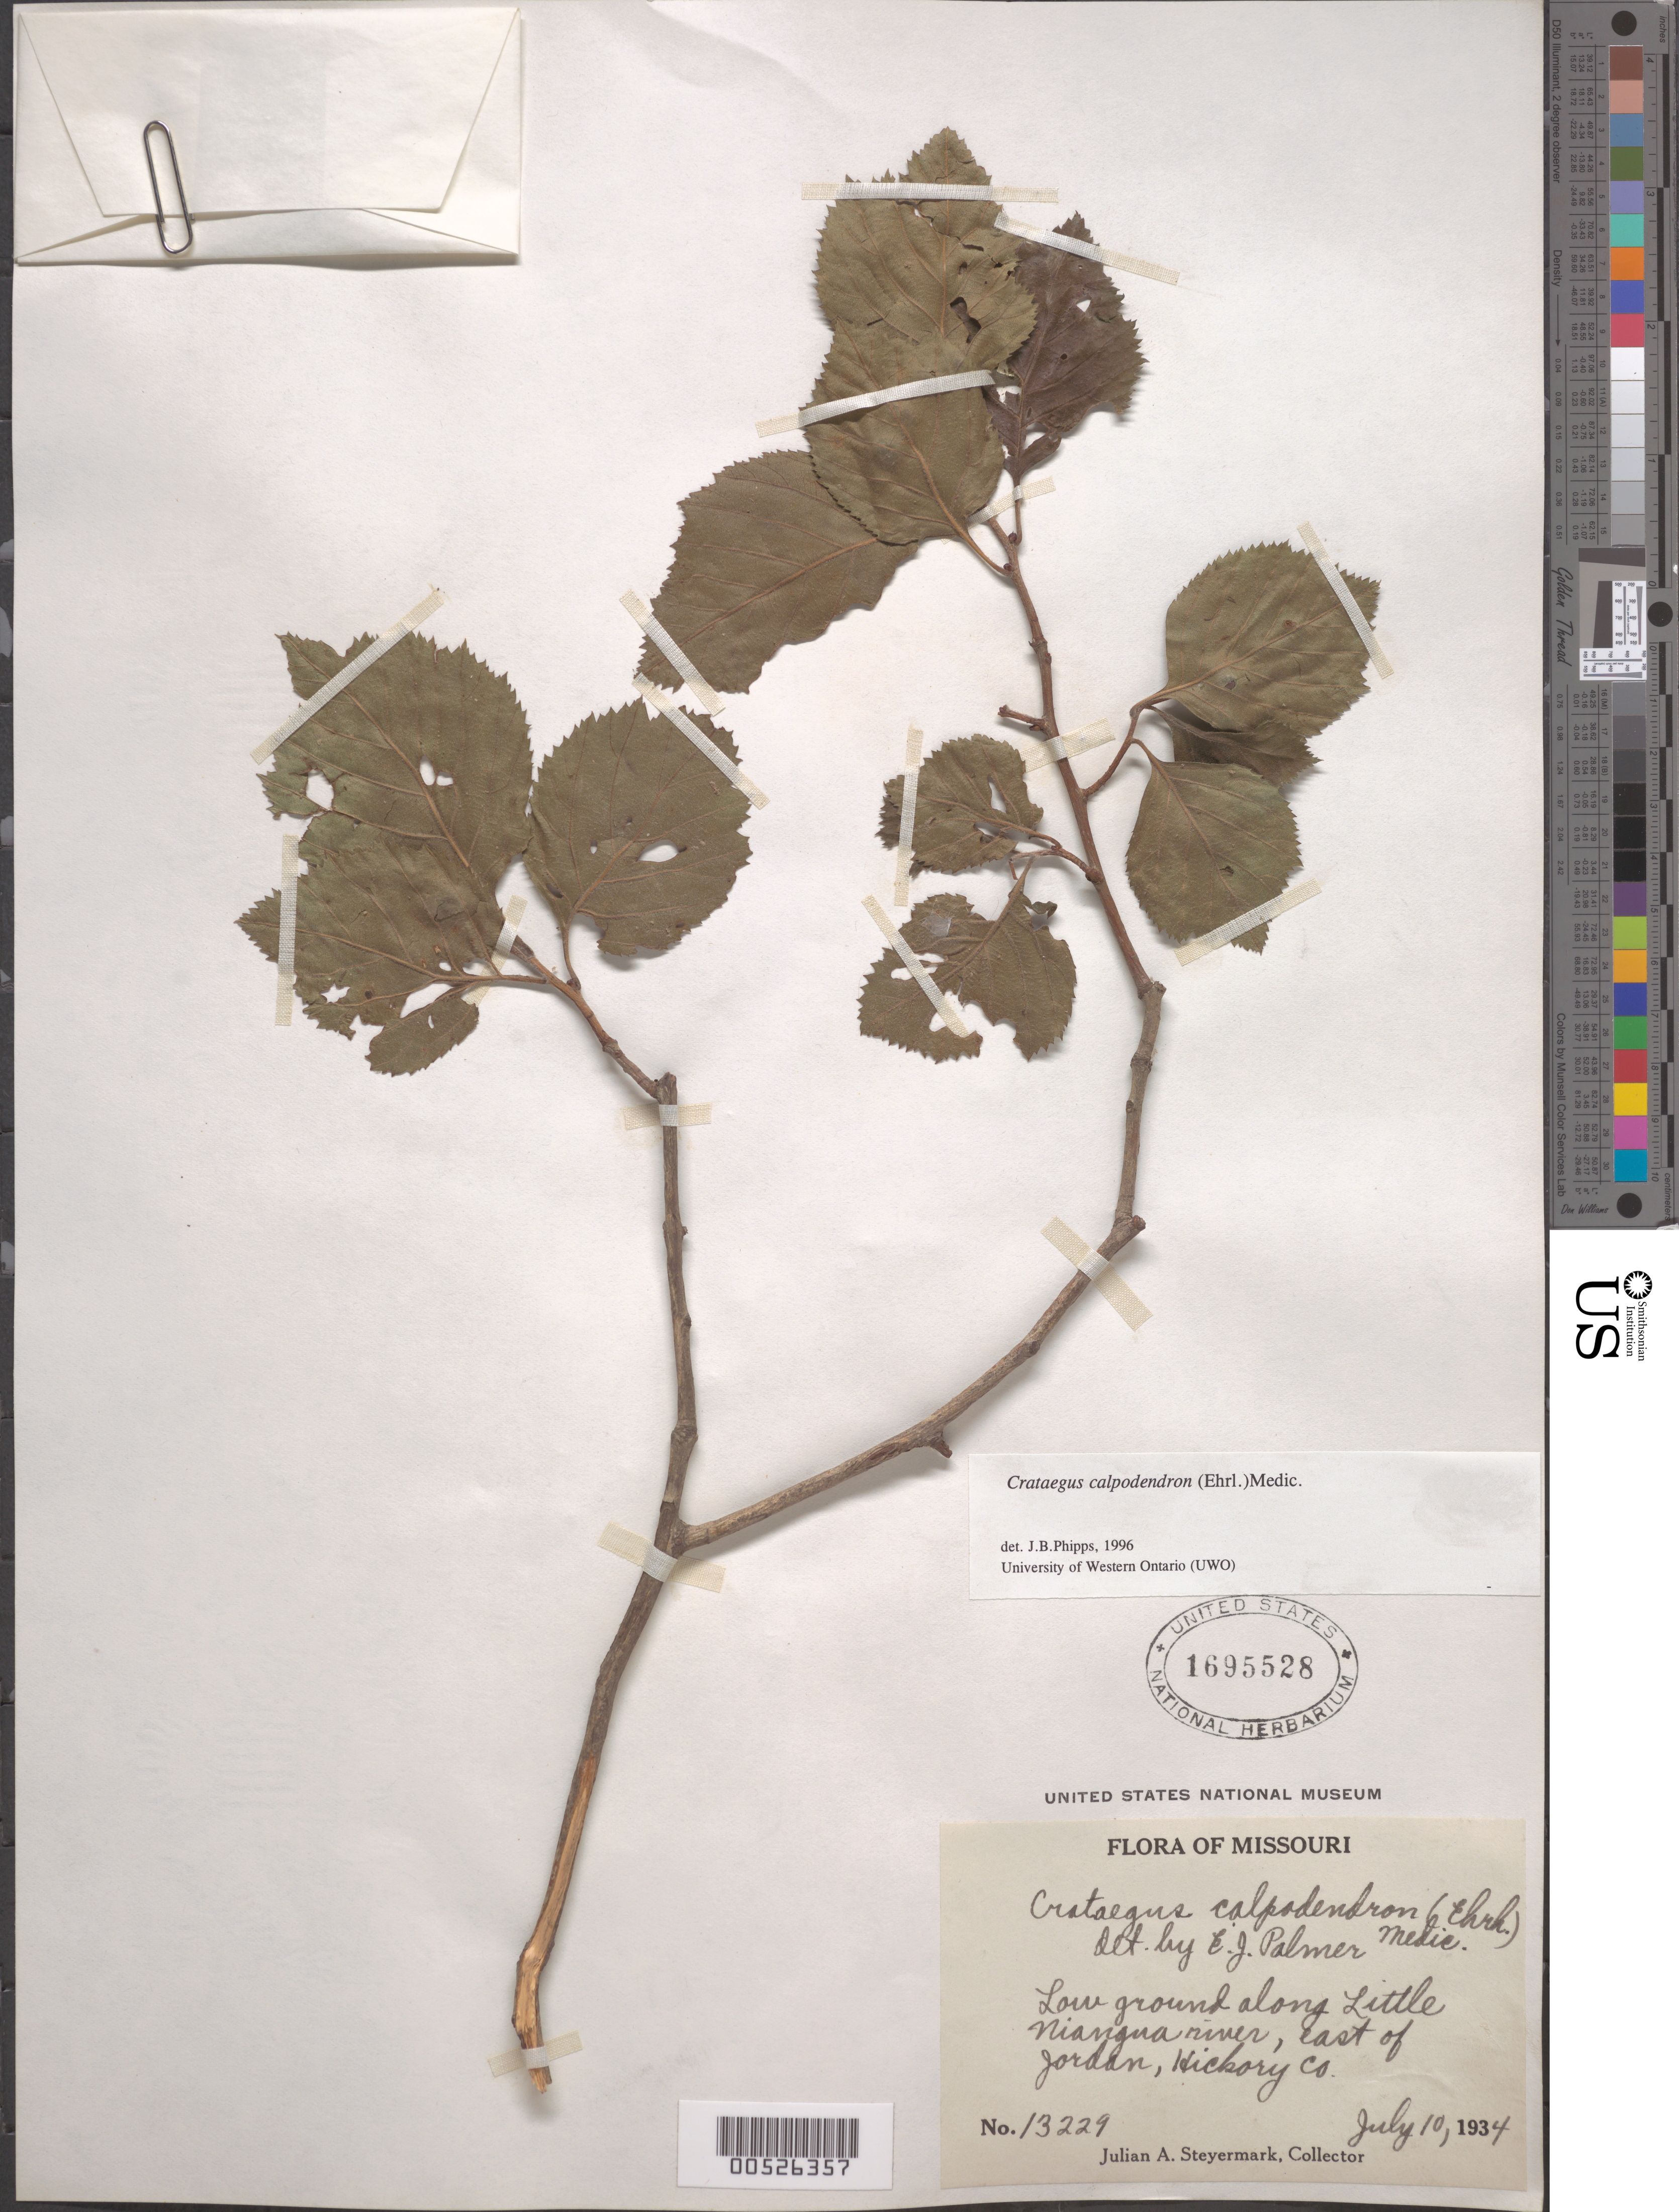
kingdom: Plantae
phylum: Tracheophyta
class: Magnoliopsida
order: Rosales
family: Rosaceae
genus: Crataegus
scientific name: Crataegus calpodendron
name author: (Ehrh.) Medik.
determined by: Palmer, E. J.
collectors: J. Steyermark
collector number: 13229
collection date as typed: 10 Jul 1934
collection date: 1934-07-10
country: United States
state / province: Missouri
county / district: Hickory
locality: Along Little Niangua River, E of Jordan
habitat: Low ground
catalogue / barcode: US 1695528